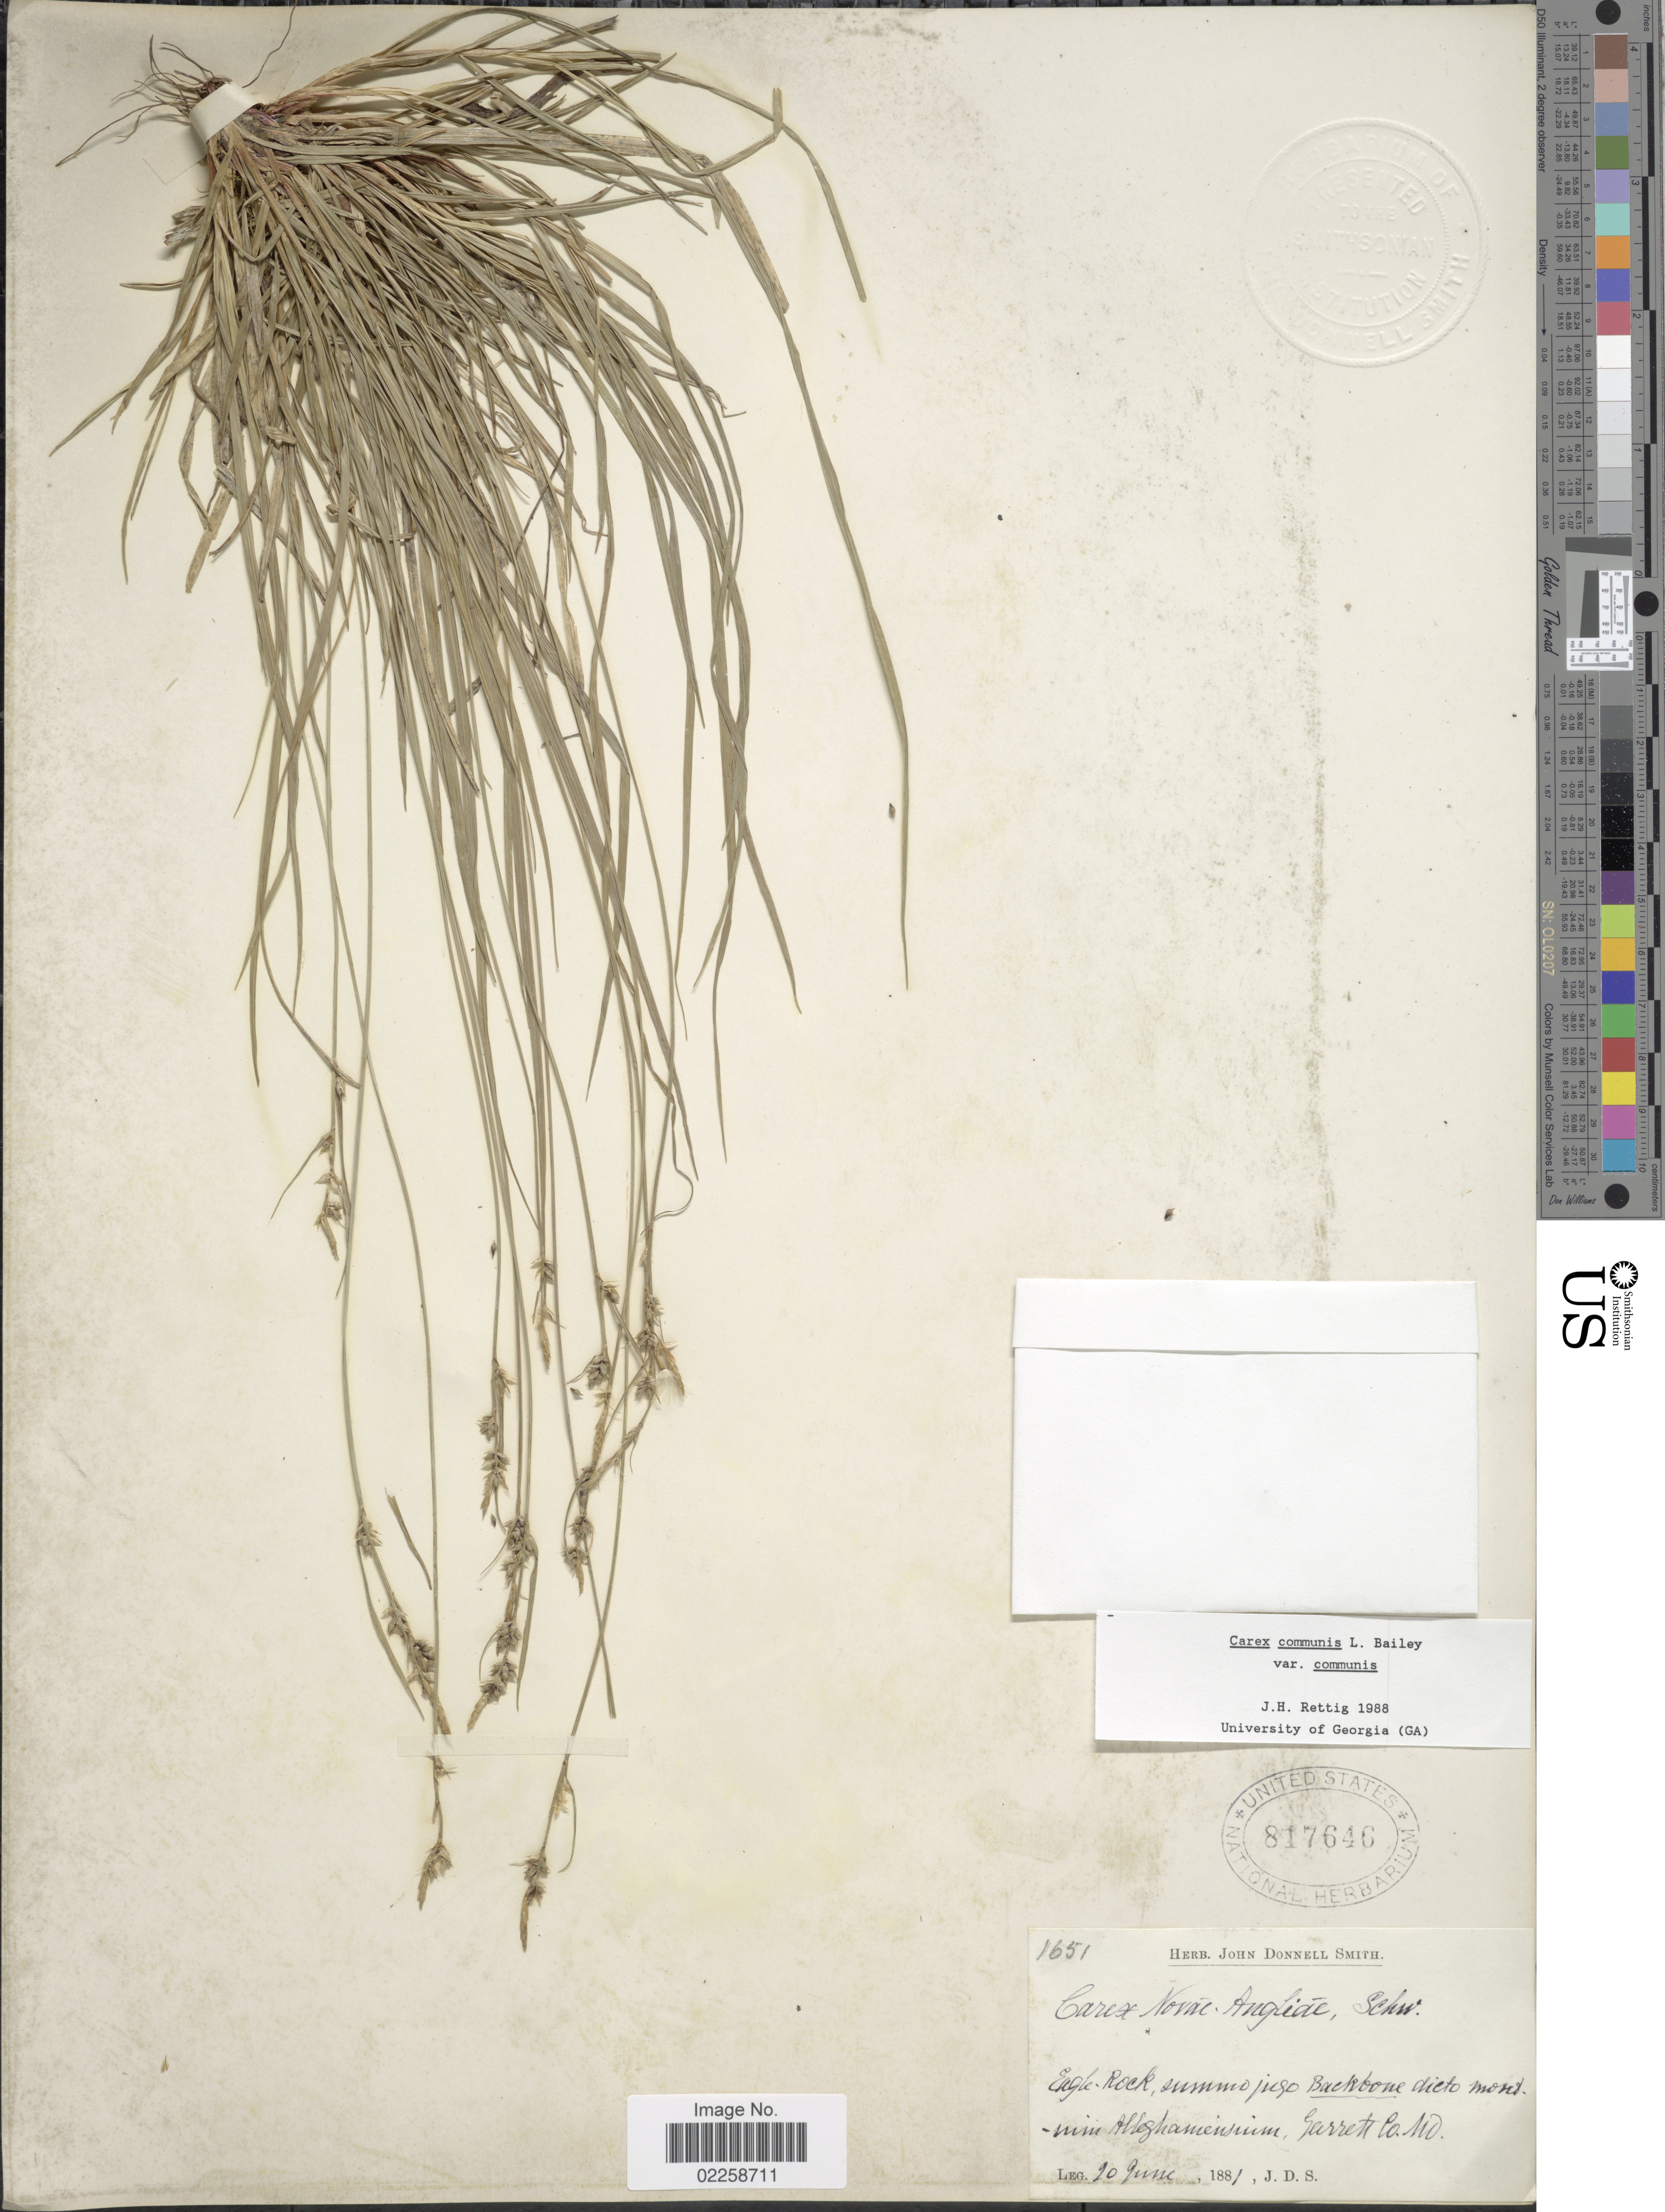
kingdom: Plantae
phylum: Tracheophyta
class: Liliopsida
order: Poales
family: Cyperaceae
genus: Carex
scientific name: Carex communis var. communis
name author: L.H. Bailey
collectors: J. Donnell Smith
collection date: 1881-06-20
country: United States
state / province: Maryland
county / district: Garrett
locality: Min Alleghaniensium, Garrett Co., MD.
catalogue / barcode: US 817646